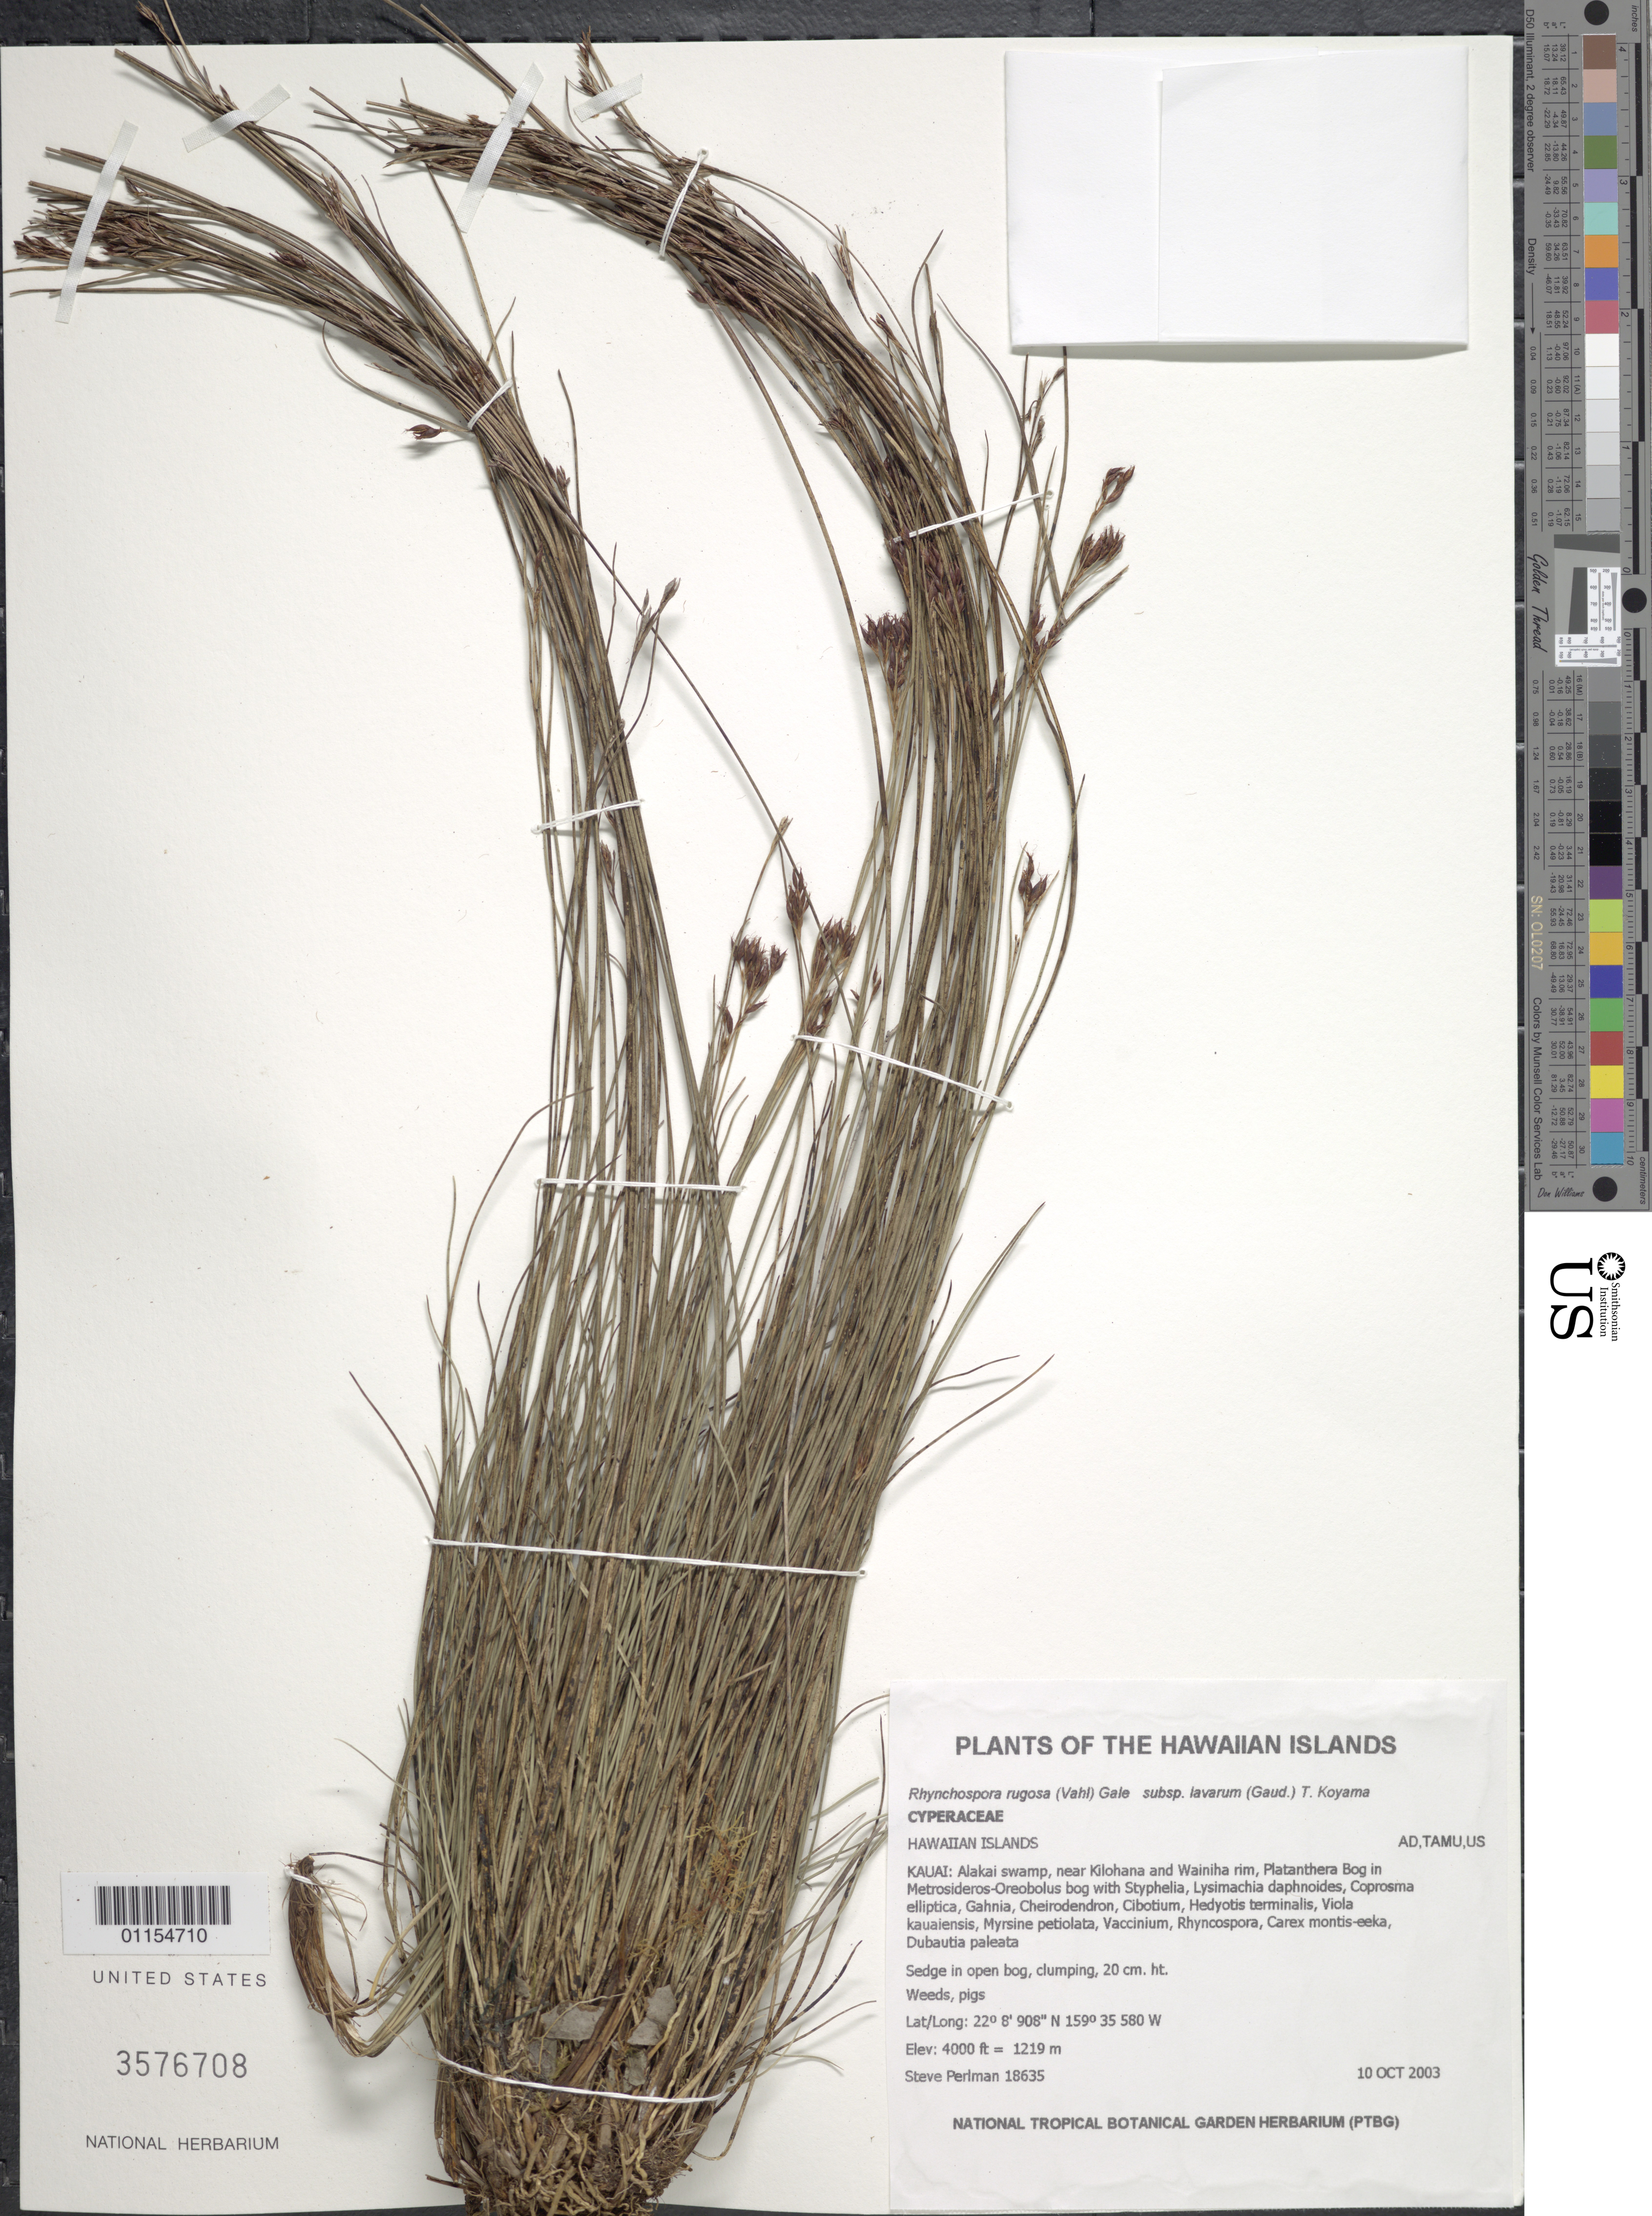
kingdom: Plantae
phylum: Tracheophyta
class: Liliopsida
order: Poales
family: Cyperaceae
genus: Rhynchospora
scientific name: Rhynchospora rugosa subsp. lavarum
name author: (Gaudich.) T. Koyama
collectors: S. P. Perlman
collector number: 18635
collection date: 2003-10-10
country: United States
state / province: Hawaii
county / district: Kauai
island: Kaua'i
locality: Alakai Swamp, near Kilohana and Wainiha rim.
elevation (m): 1219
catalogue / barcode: US 3576708